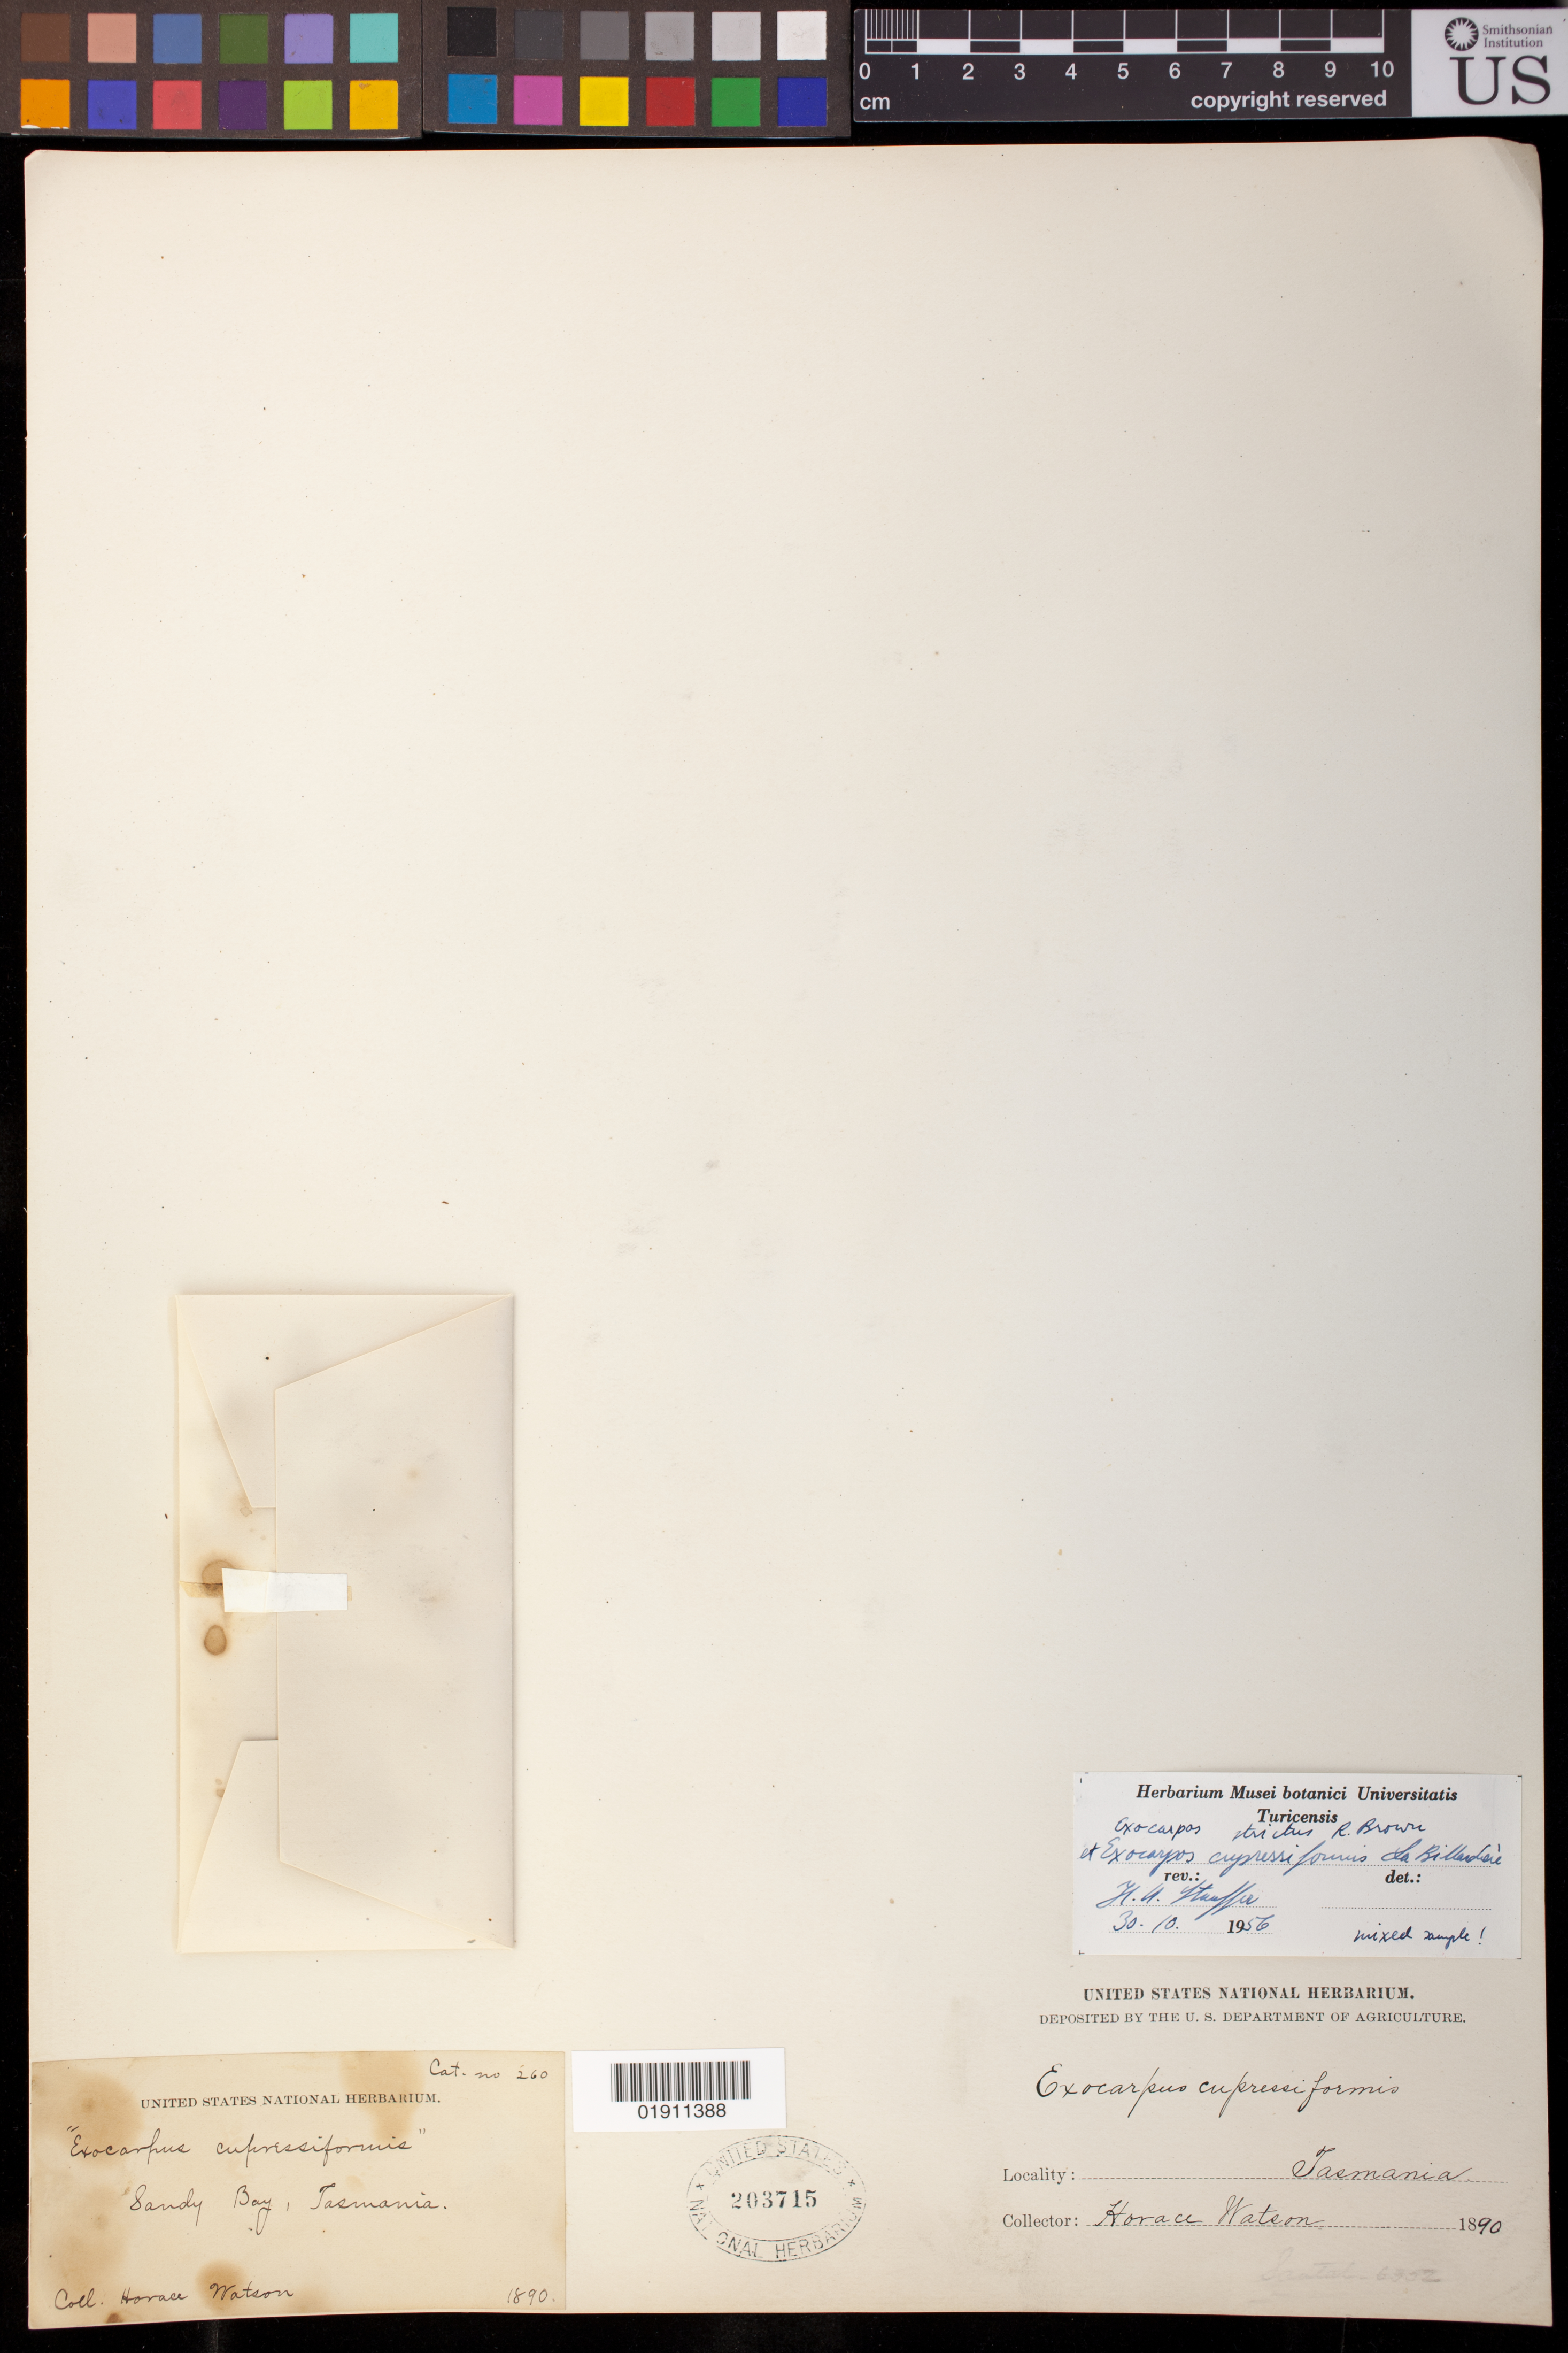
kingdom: Plantae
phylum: Tracheophyta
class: Magnoliopsida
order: Santalales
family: Santalaceae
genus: Exocarpos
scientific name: Exocarpos strictus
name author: R. Br.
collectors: H. Watson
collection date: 1890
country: Australia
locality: Sandy Bay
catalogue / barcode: US 203715